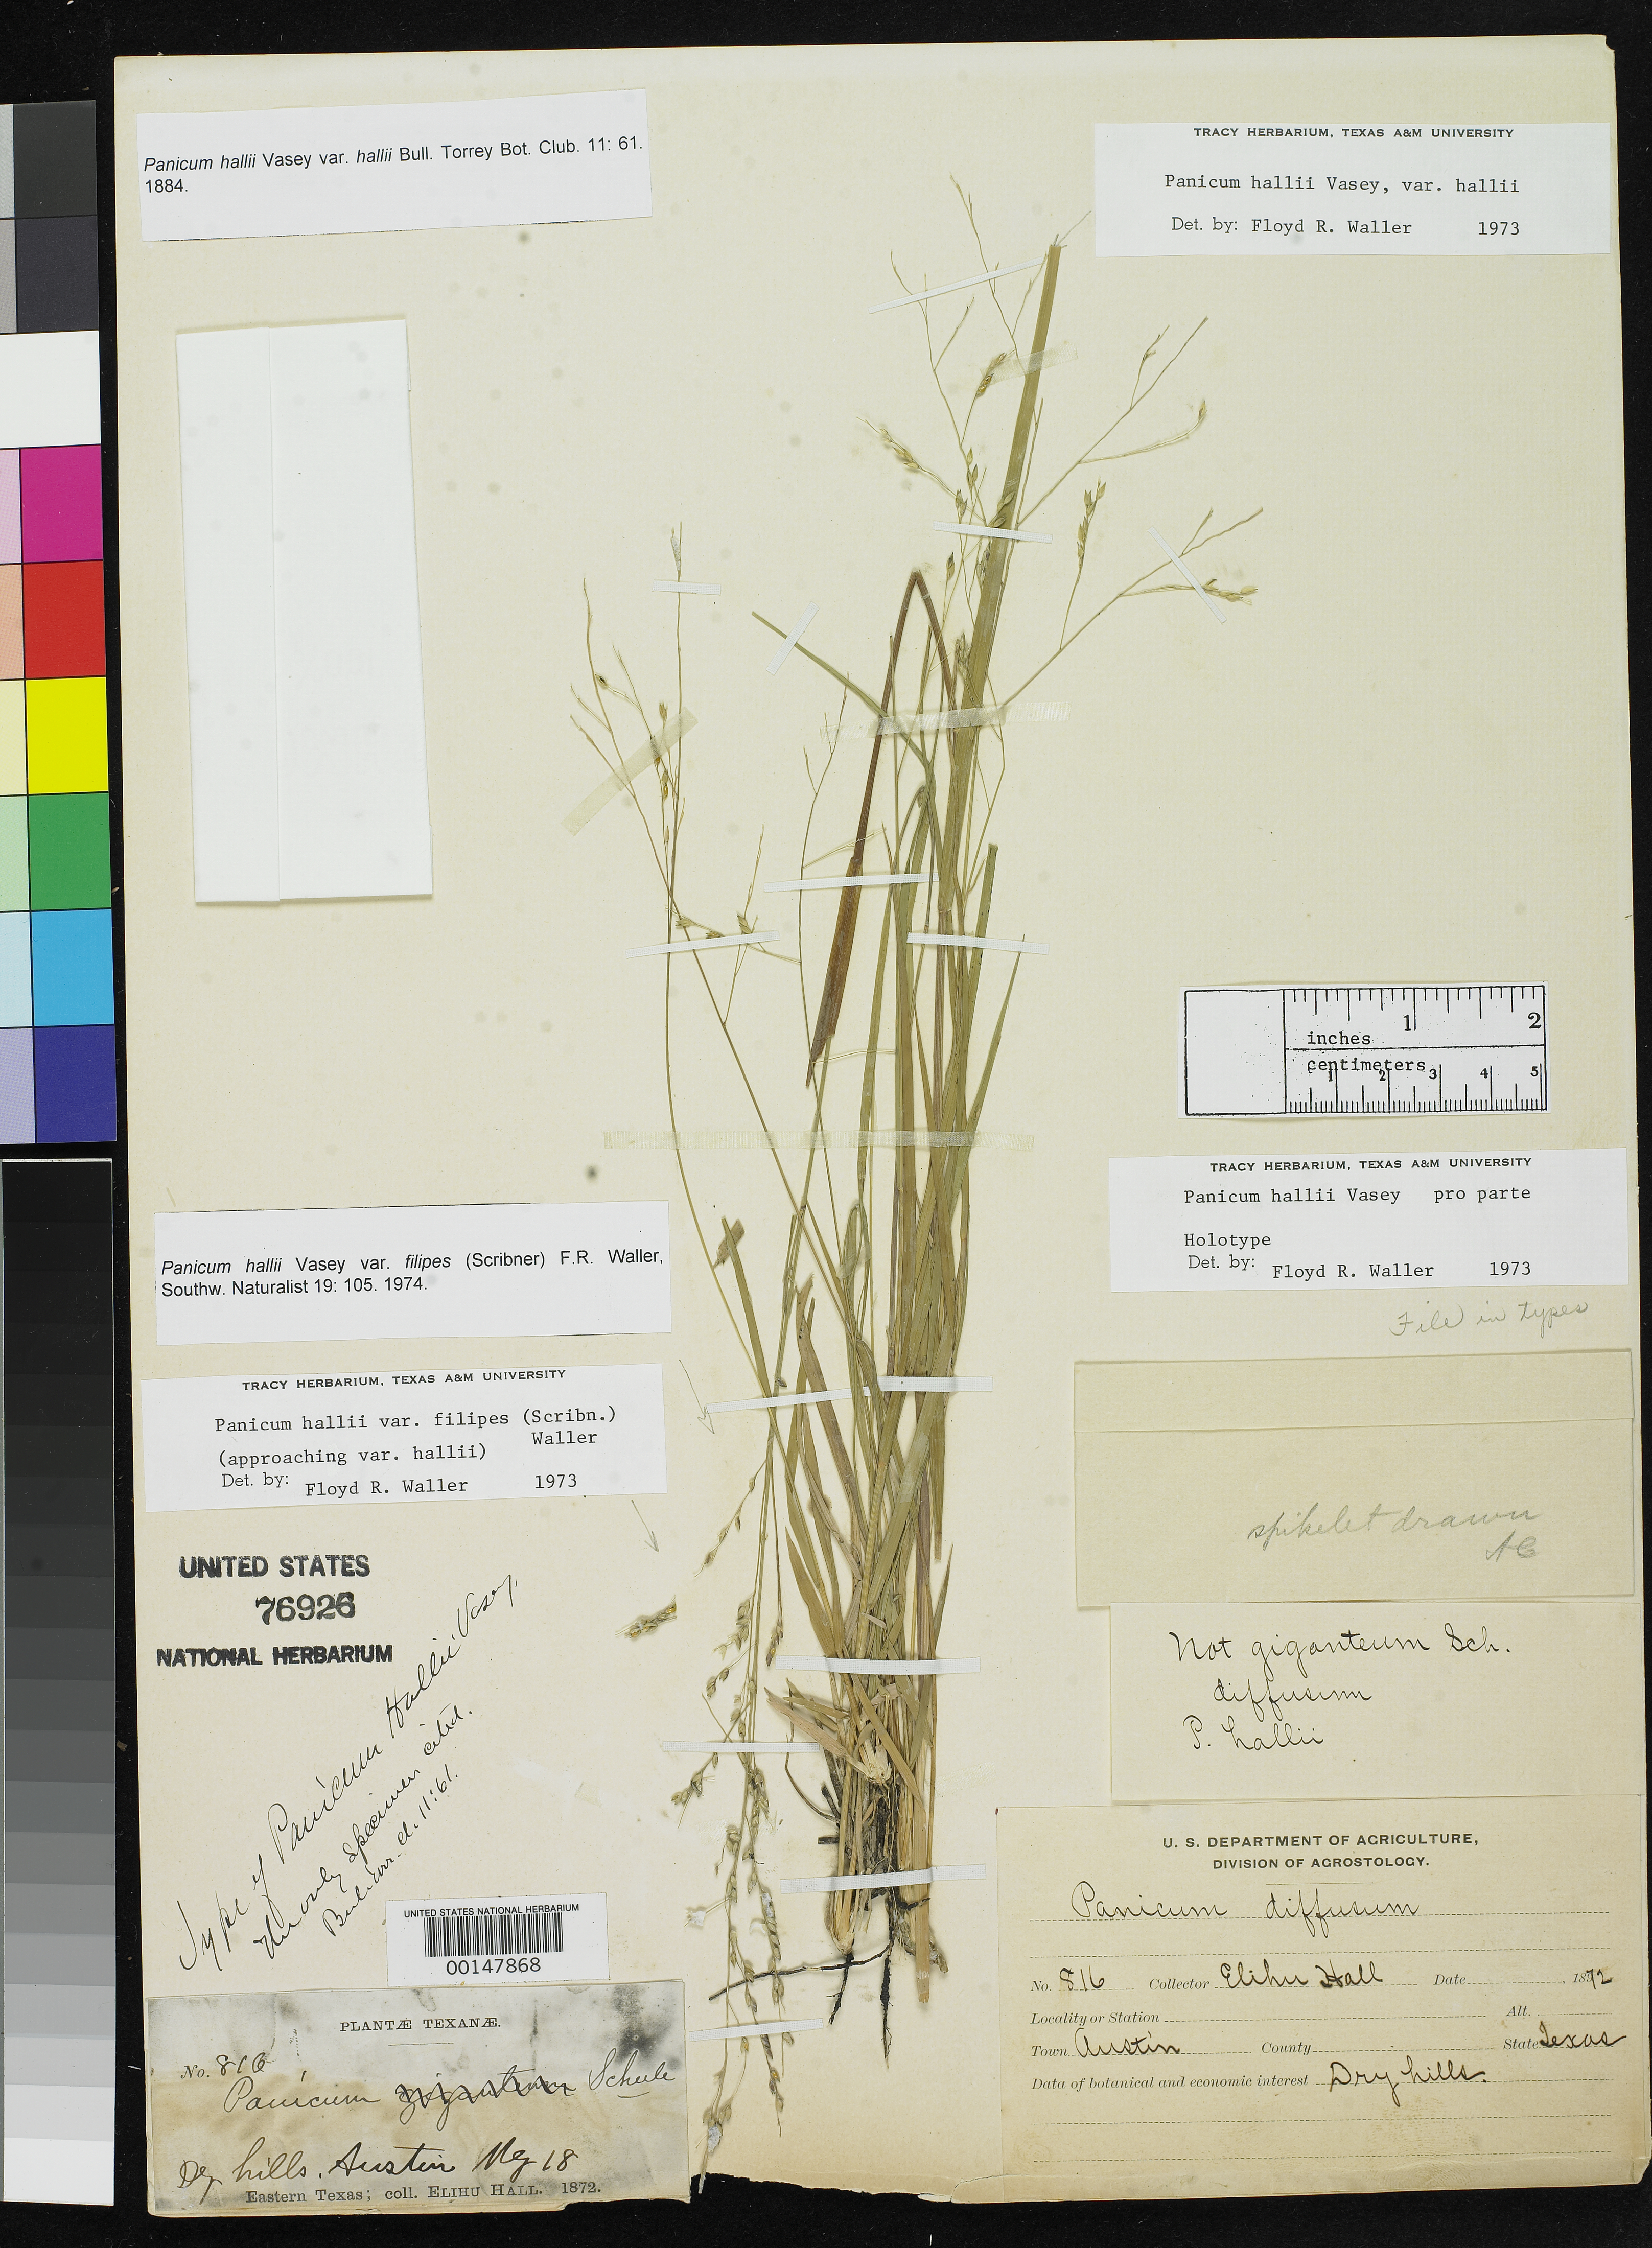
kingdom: Plantae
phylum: Tracheophyta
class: Liliopsida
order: Poales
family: Poaceae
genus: Panicum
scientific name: Panicum hallii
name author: Vasey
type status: Holotype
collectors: E. Hall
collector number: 816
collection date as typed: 1872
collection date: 1872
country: United States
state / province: Texas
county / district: Travis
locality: Austin.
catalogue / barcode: US 76926